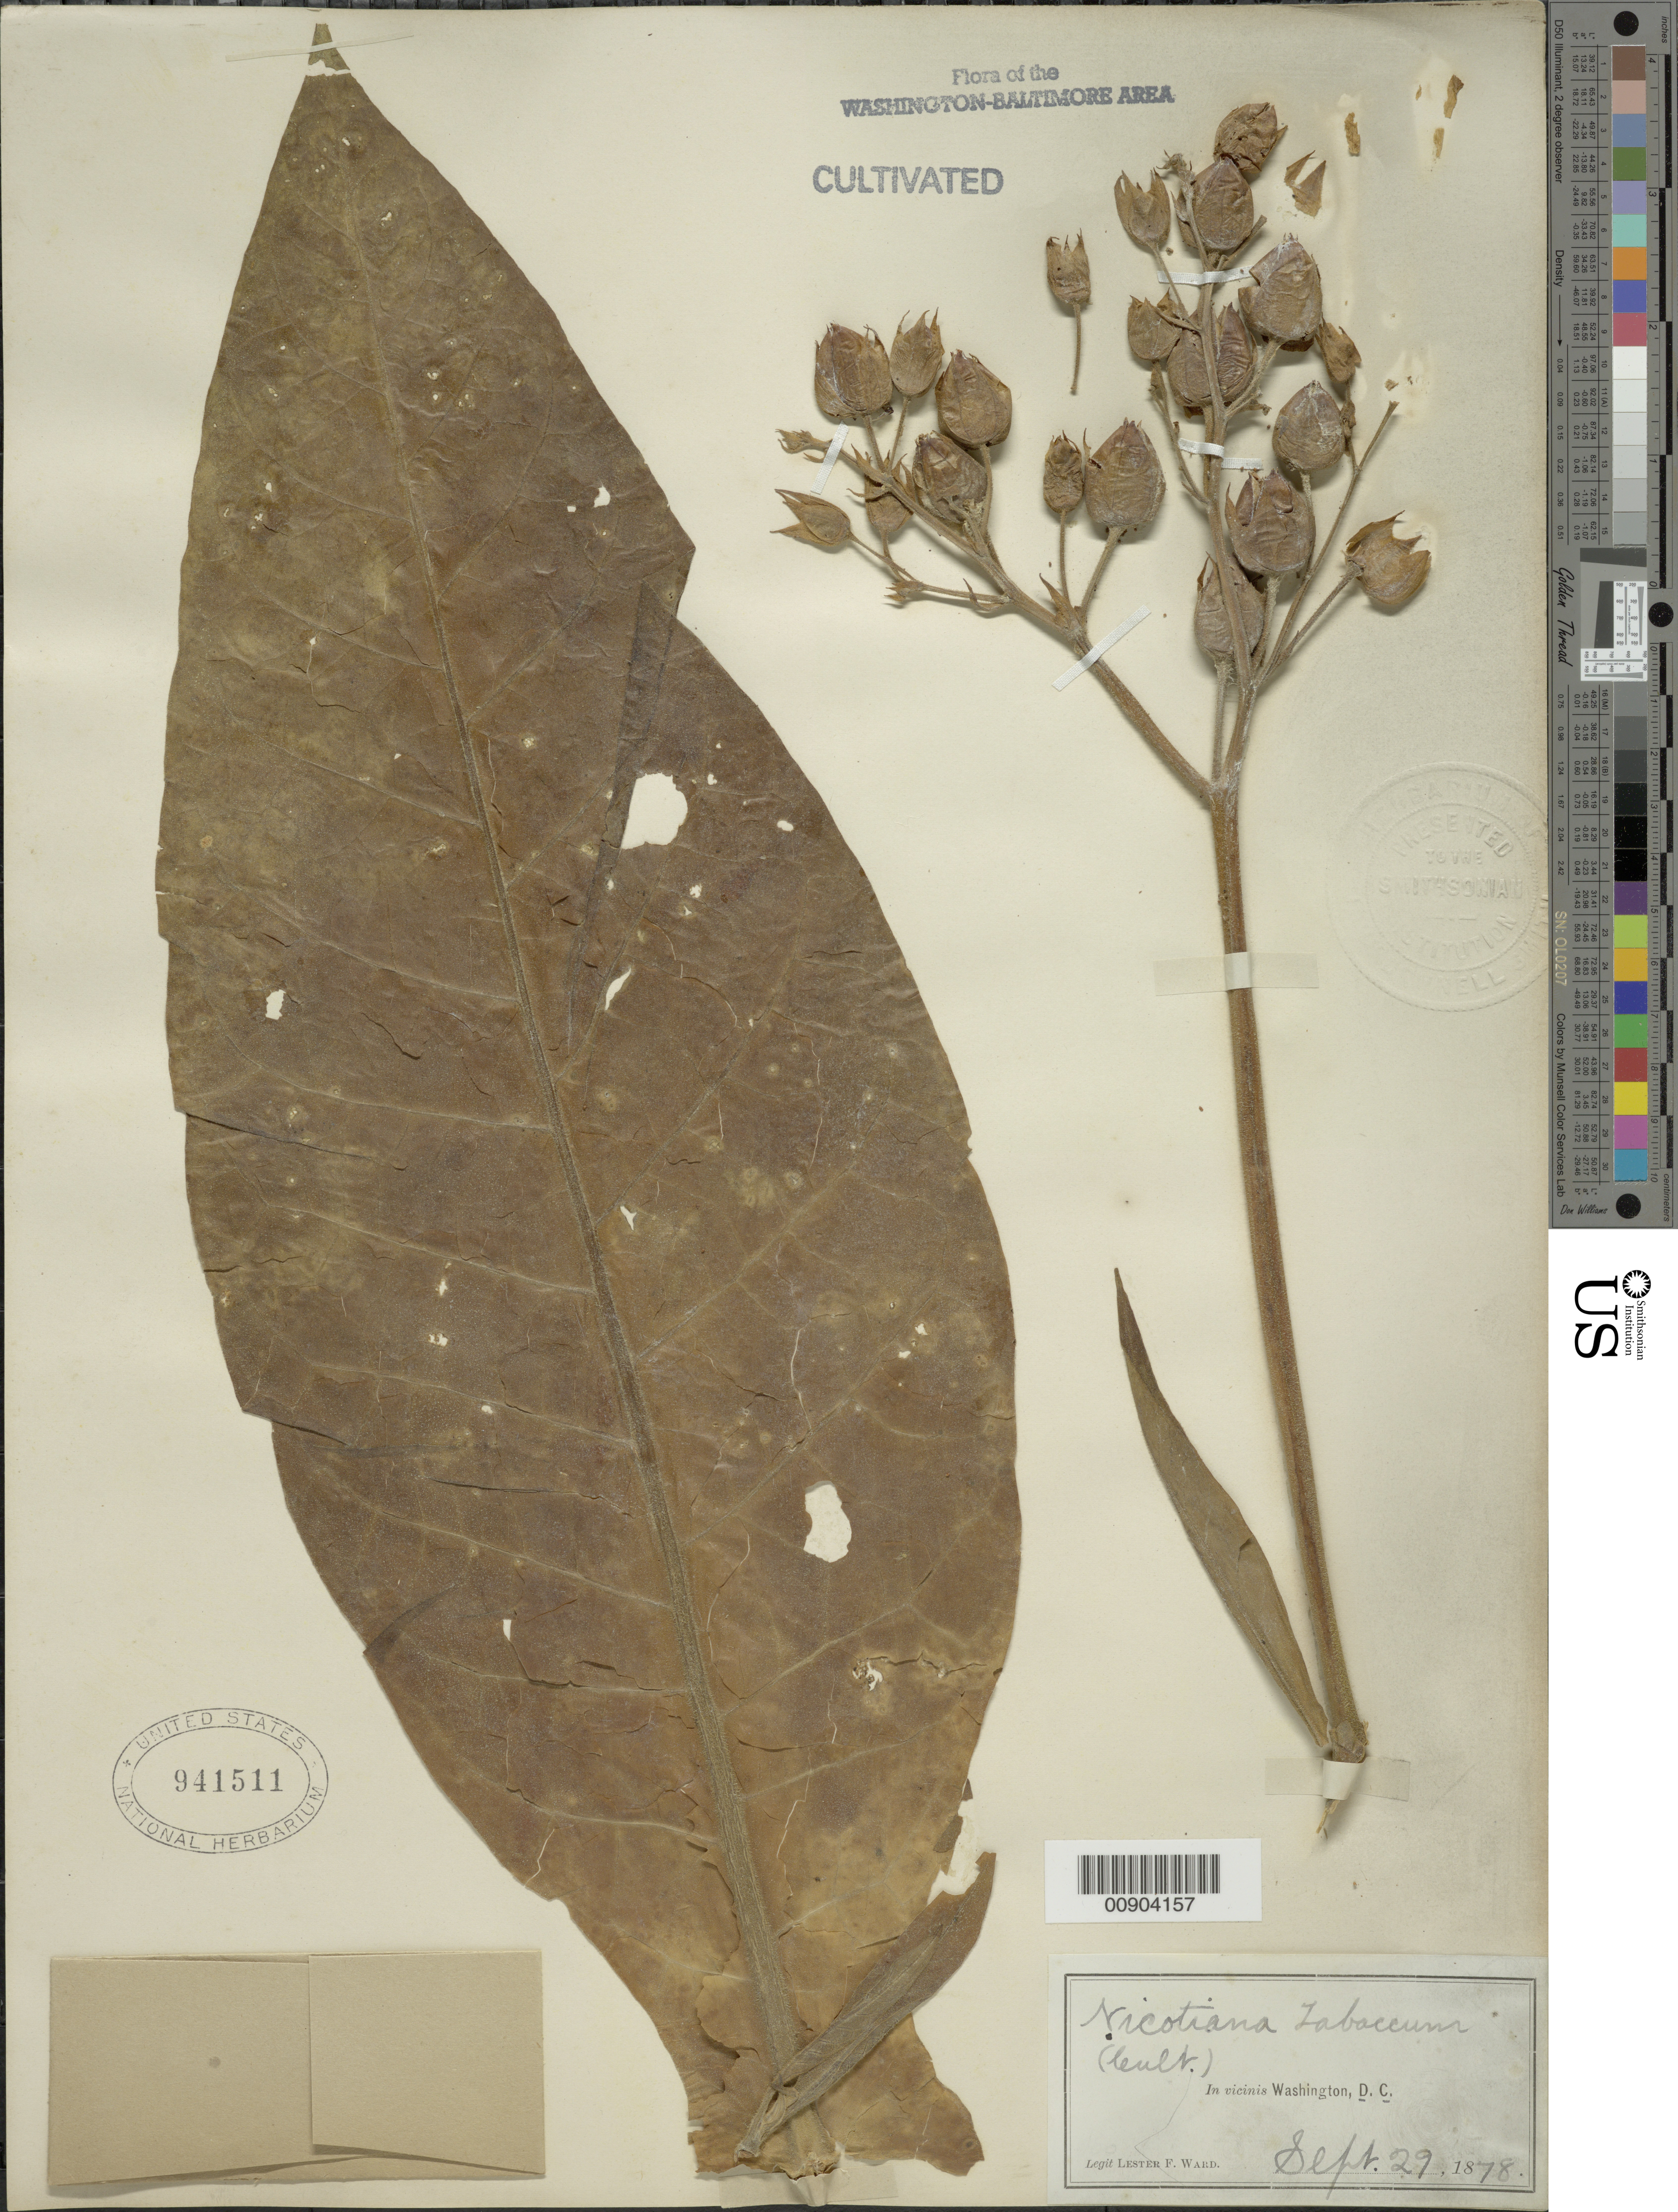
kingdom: Plantae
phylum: Tracheophyta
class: Magnoliopsida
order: Solanales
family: Solanaceae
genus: Nicotiana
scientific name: Nicotiana tabacum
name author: L.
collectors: L. F. Ward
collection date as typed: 29 Sep 1878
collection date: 1878-09-29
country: United States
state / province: District of Columbia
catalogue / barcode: US 941511